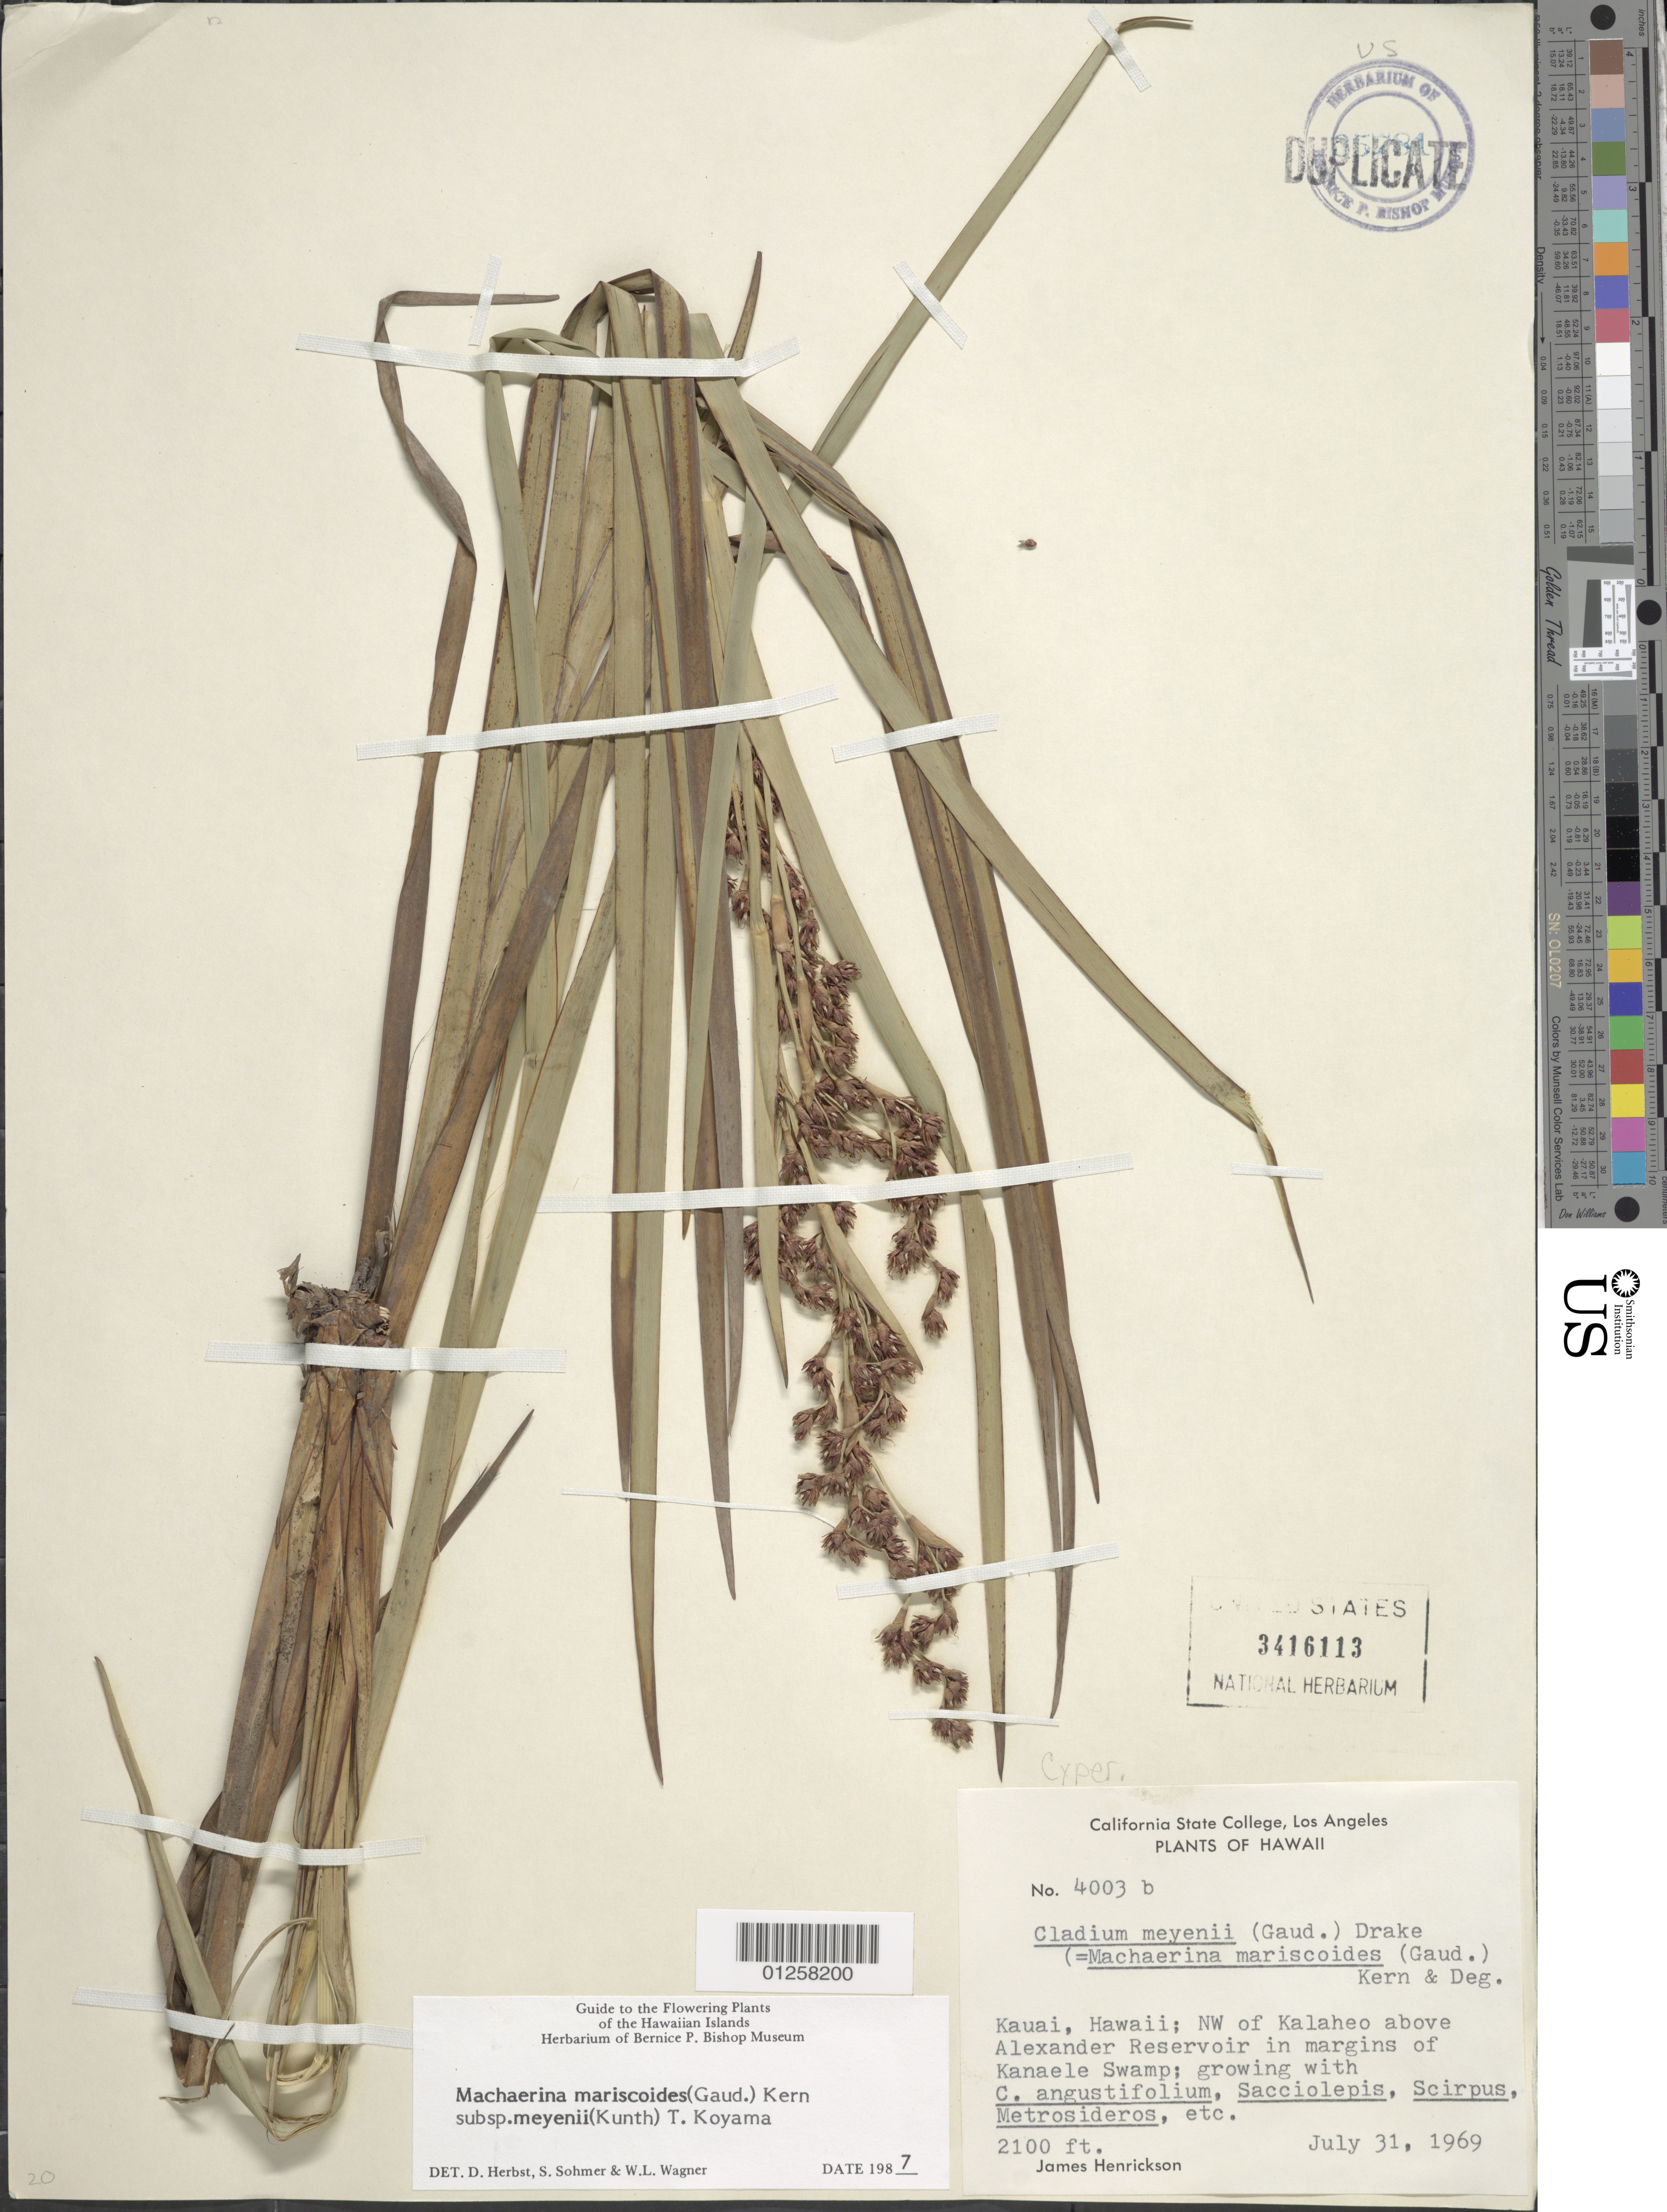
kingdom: Plantae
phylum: Tracheophyta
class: Liliopsida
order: Poales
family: Cyperaceae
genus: Machaerina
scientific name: Machaerina mariscoides subsp. meyenii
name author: (Kunth) T. Koyama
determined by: Herbst, D. R.; Sohmer, S. H.; Wagner, W. L.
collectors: J. S. Henrickson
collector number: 4003 b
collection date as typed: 31 Jul 1969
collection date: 1969-07-31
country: United States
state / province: Hawaii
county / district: Kauai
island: Kaua'i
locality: NW of Kalaheo above Alexander Reservoir in margins of Kanaele Swamp.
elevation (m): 640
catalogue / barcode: US 3416113